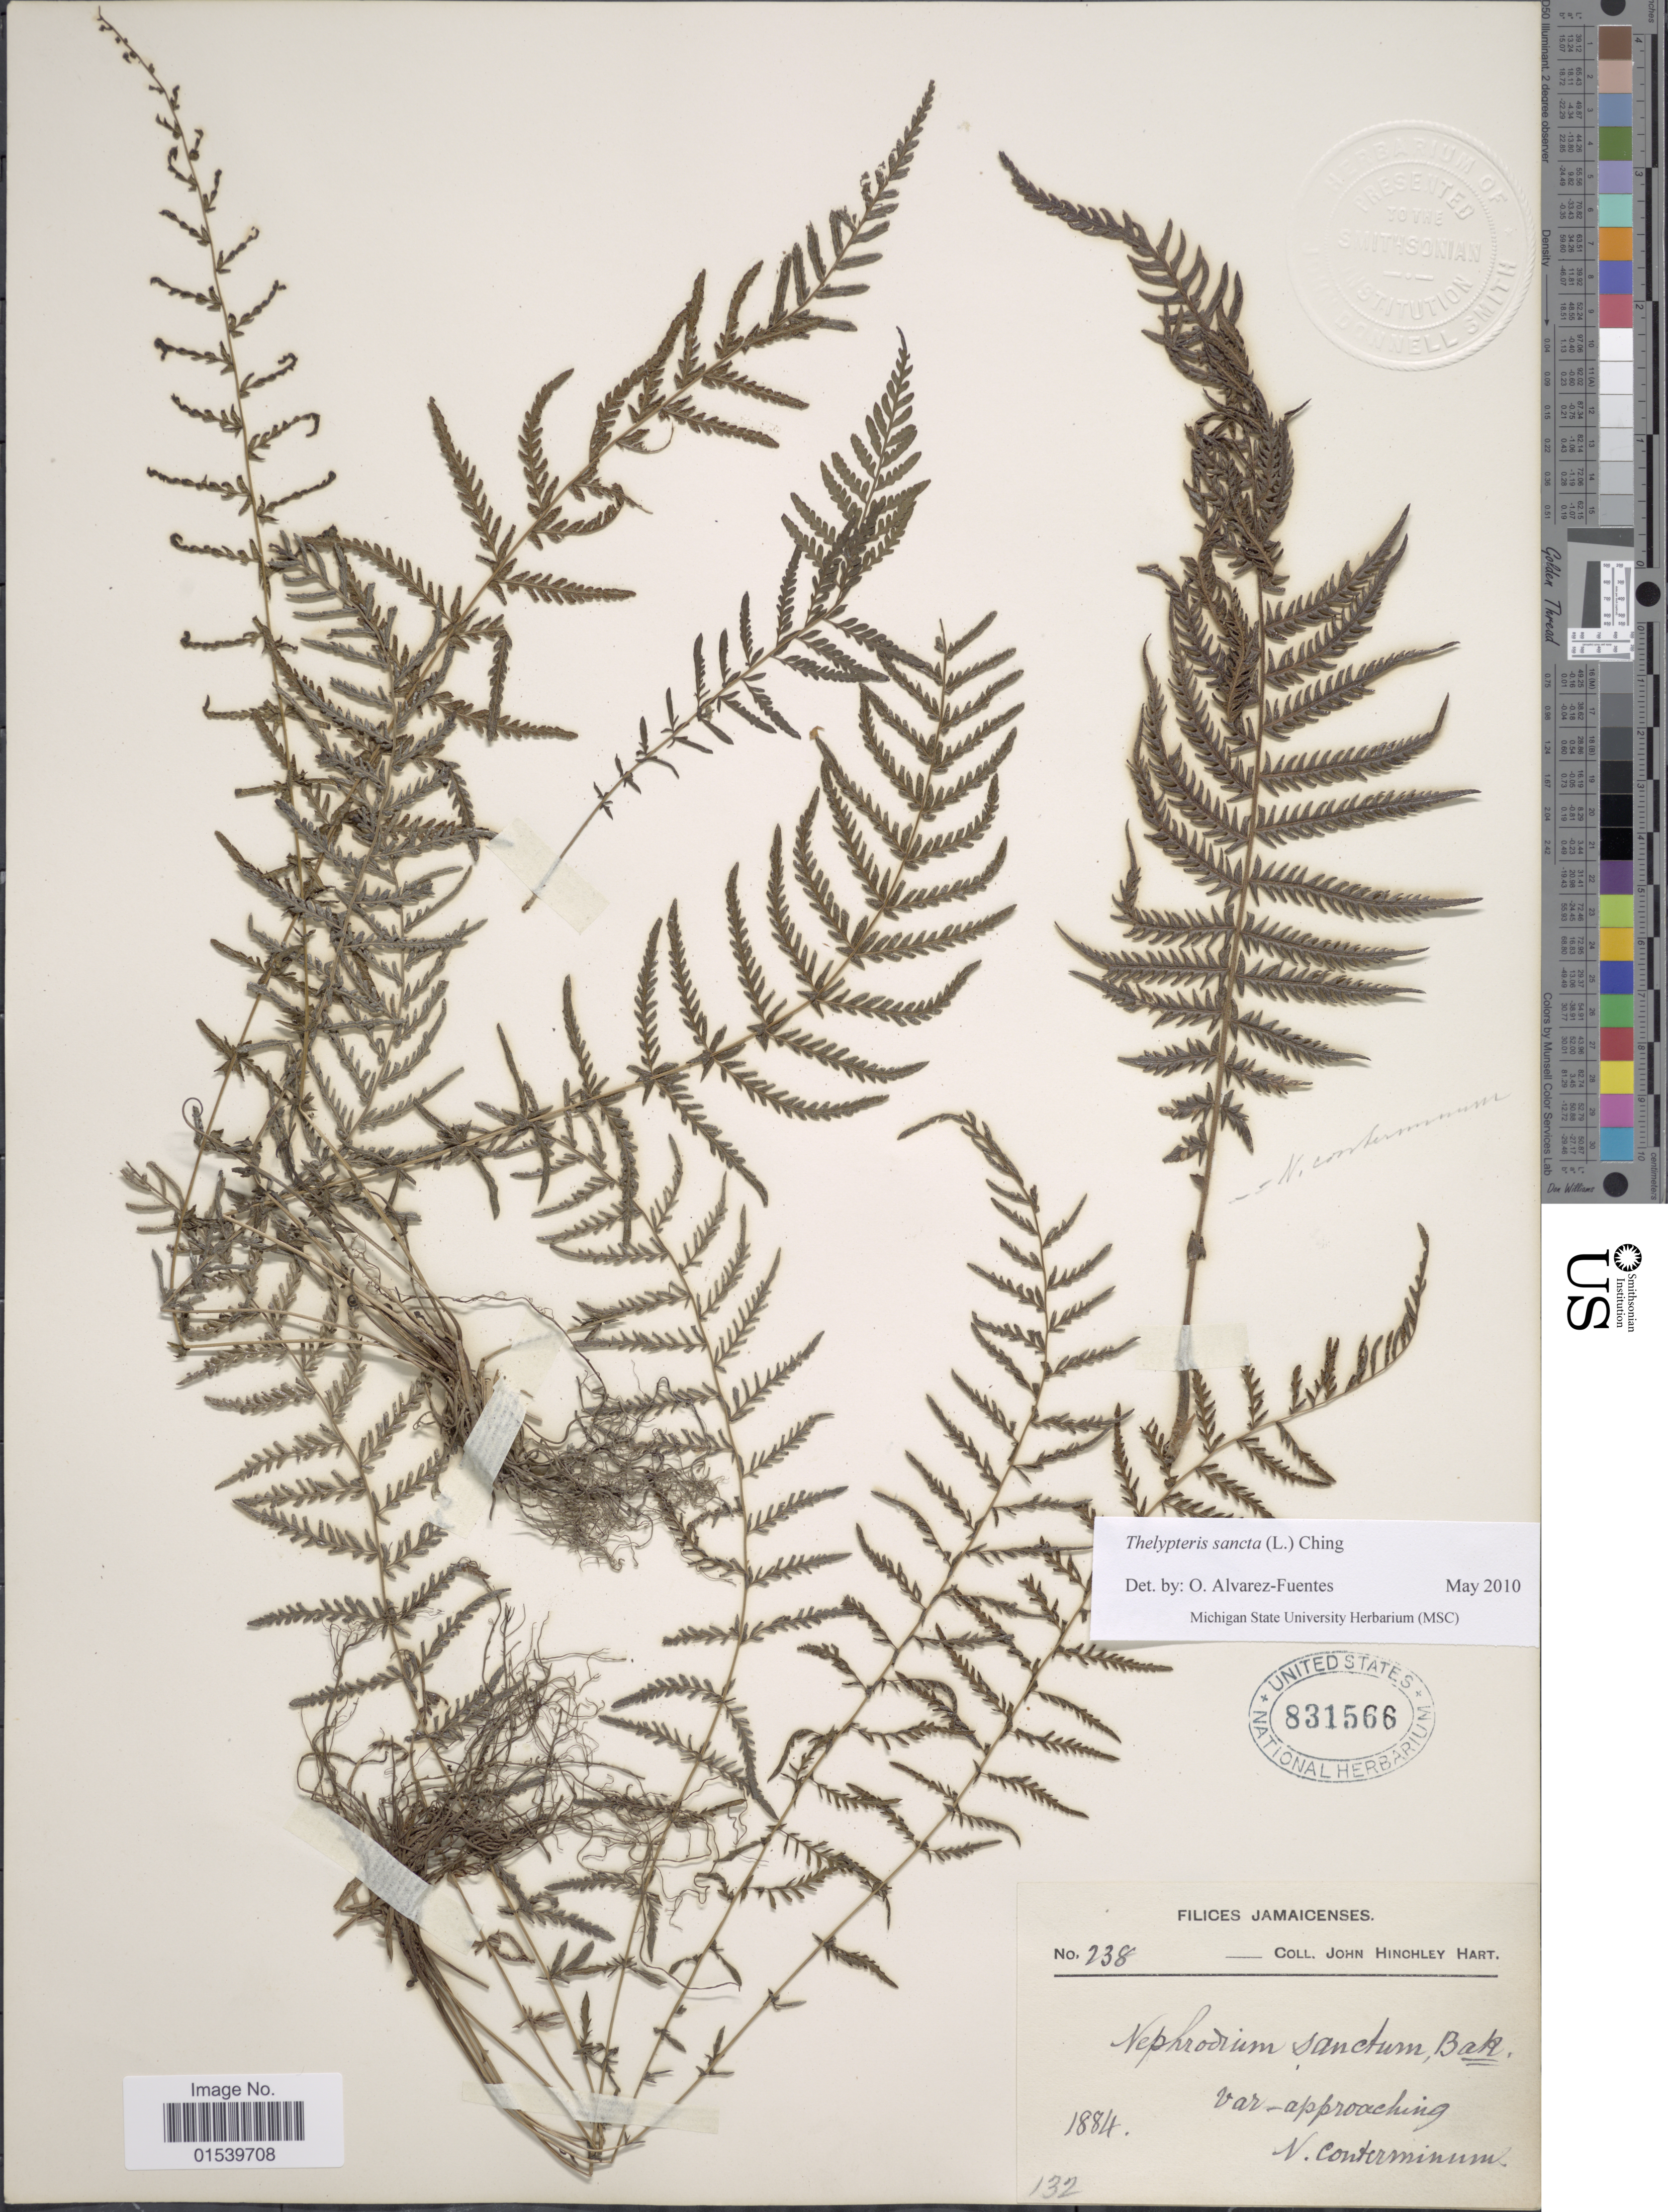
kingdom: Plantae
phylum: Tracheophyta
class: Polypodiopsida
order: Polypodiales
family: Thelypteridaceae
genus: Amauropelta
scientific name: Amauropelta sancta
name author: (L.) Pic. Serm.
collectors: J. H. Hart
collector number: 238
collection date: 1884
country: Jamaica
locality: N. Conterminum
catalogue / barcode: US 831566